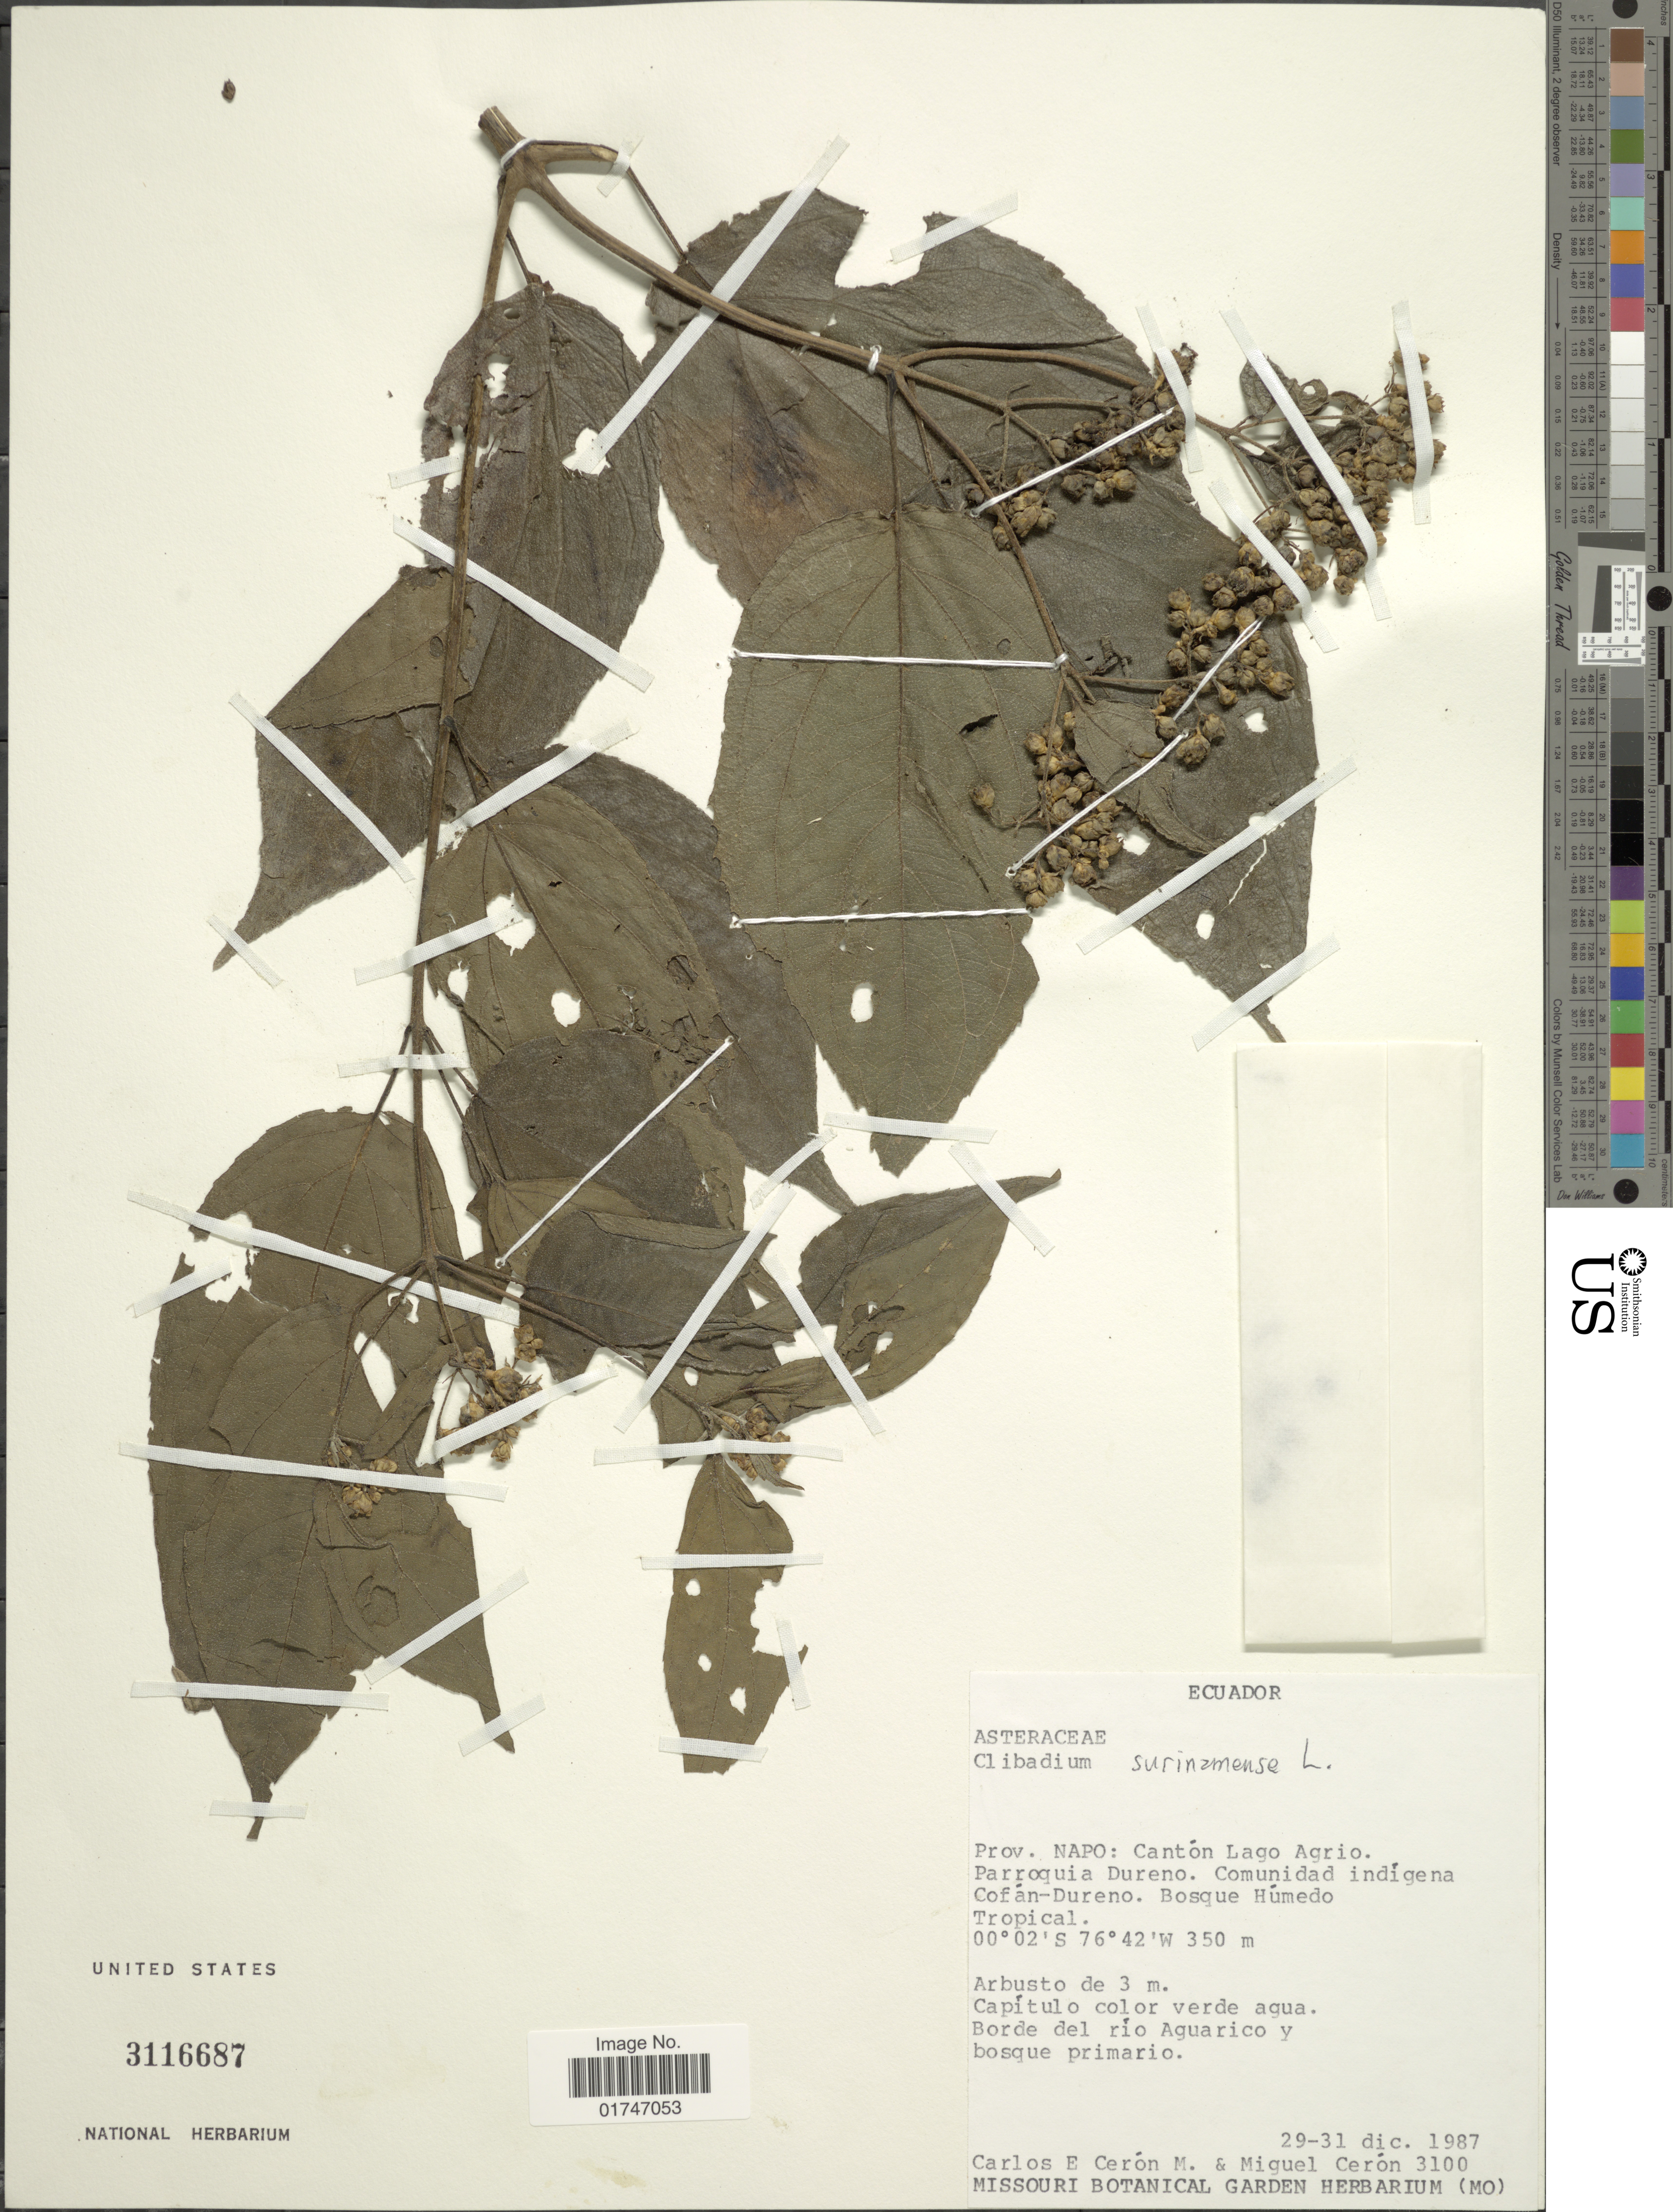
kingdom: Plantae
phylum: Tracheophyta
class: Magnoliopsida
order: Asterales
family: Asteraceae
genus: Clibadium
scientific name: Clibadium surinamense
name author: L.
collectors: C. E. Cerón M. & M. Ceron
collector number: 3100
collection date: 1987-12-29/1987-12-31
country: Ecuador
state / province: Napo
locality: Prov. Napo: Cantón Lago Agrio. Parroquia Dureno. Comunidad indígena Cofán-Dureno. Bosque Húmedo Tropical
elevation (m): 350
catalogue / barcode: US 3116687